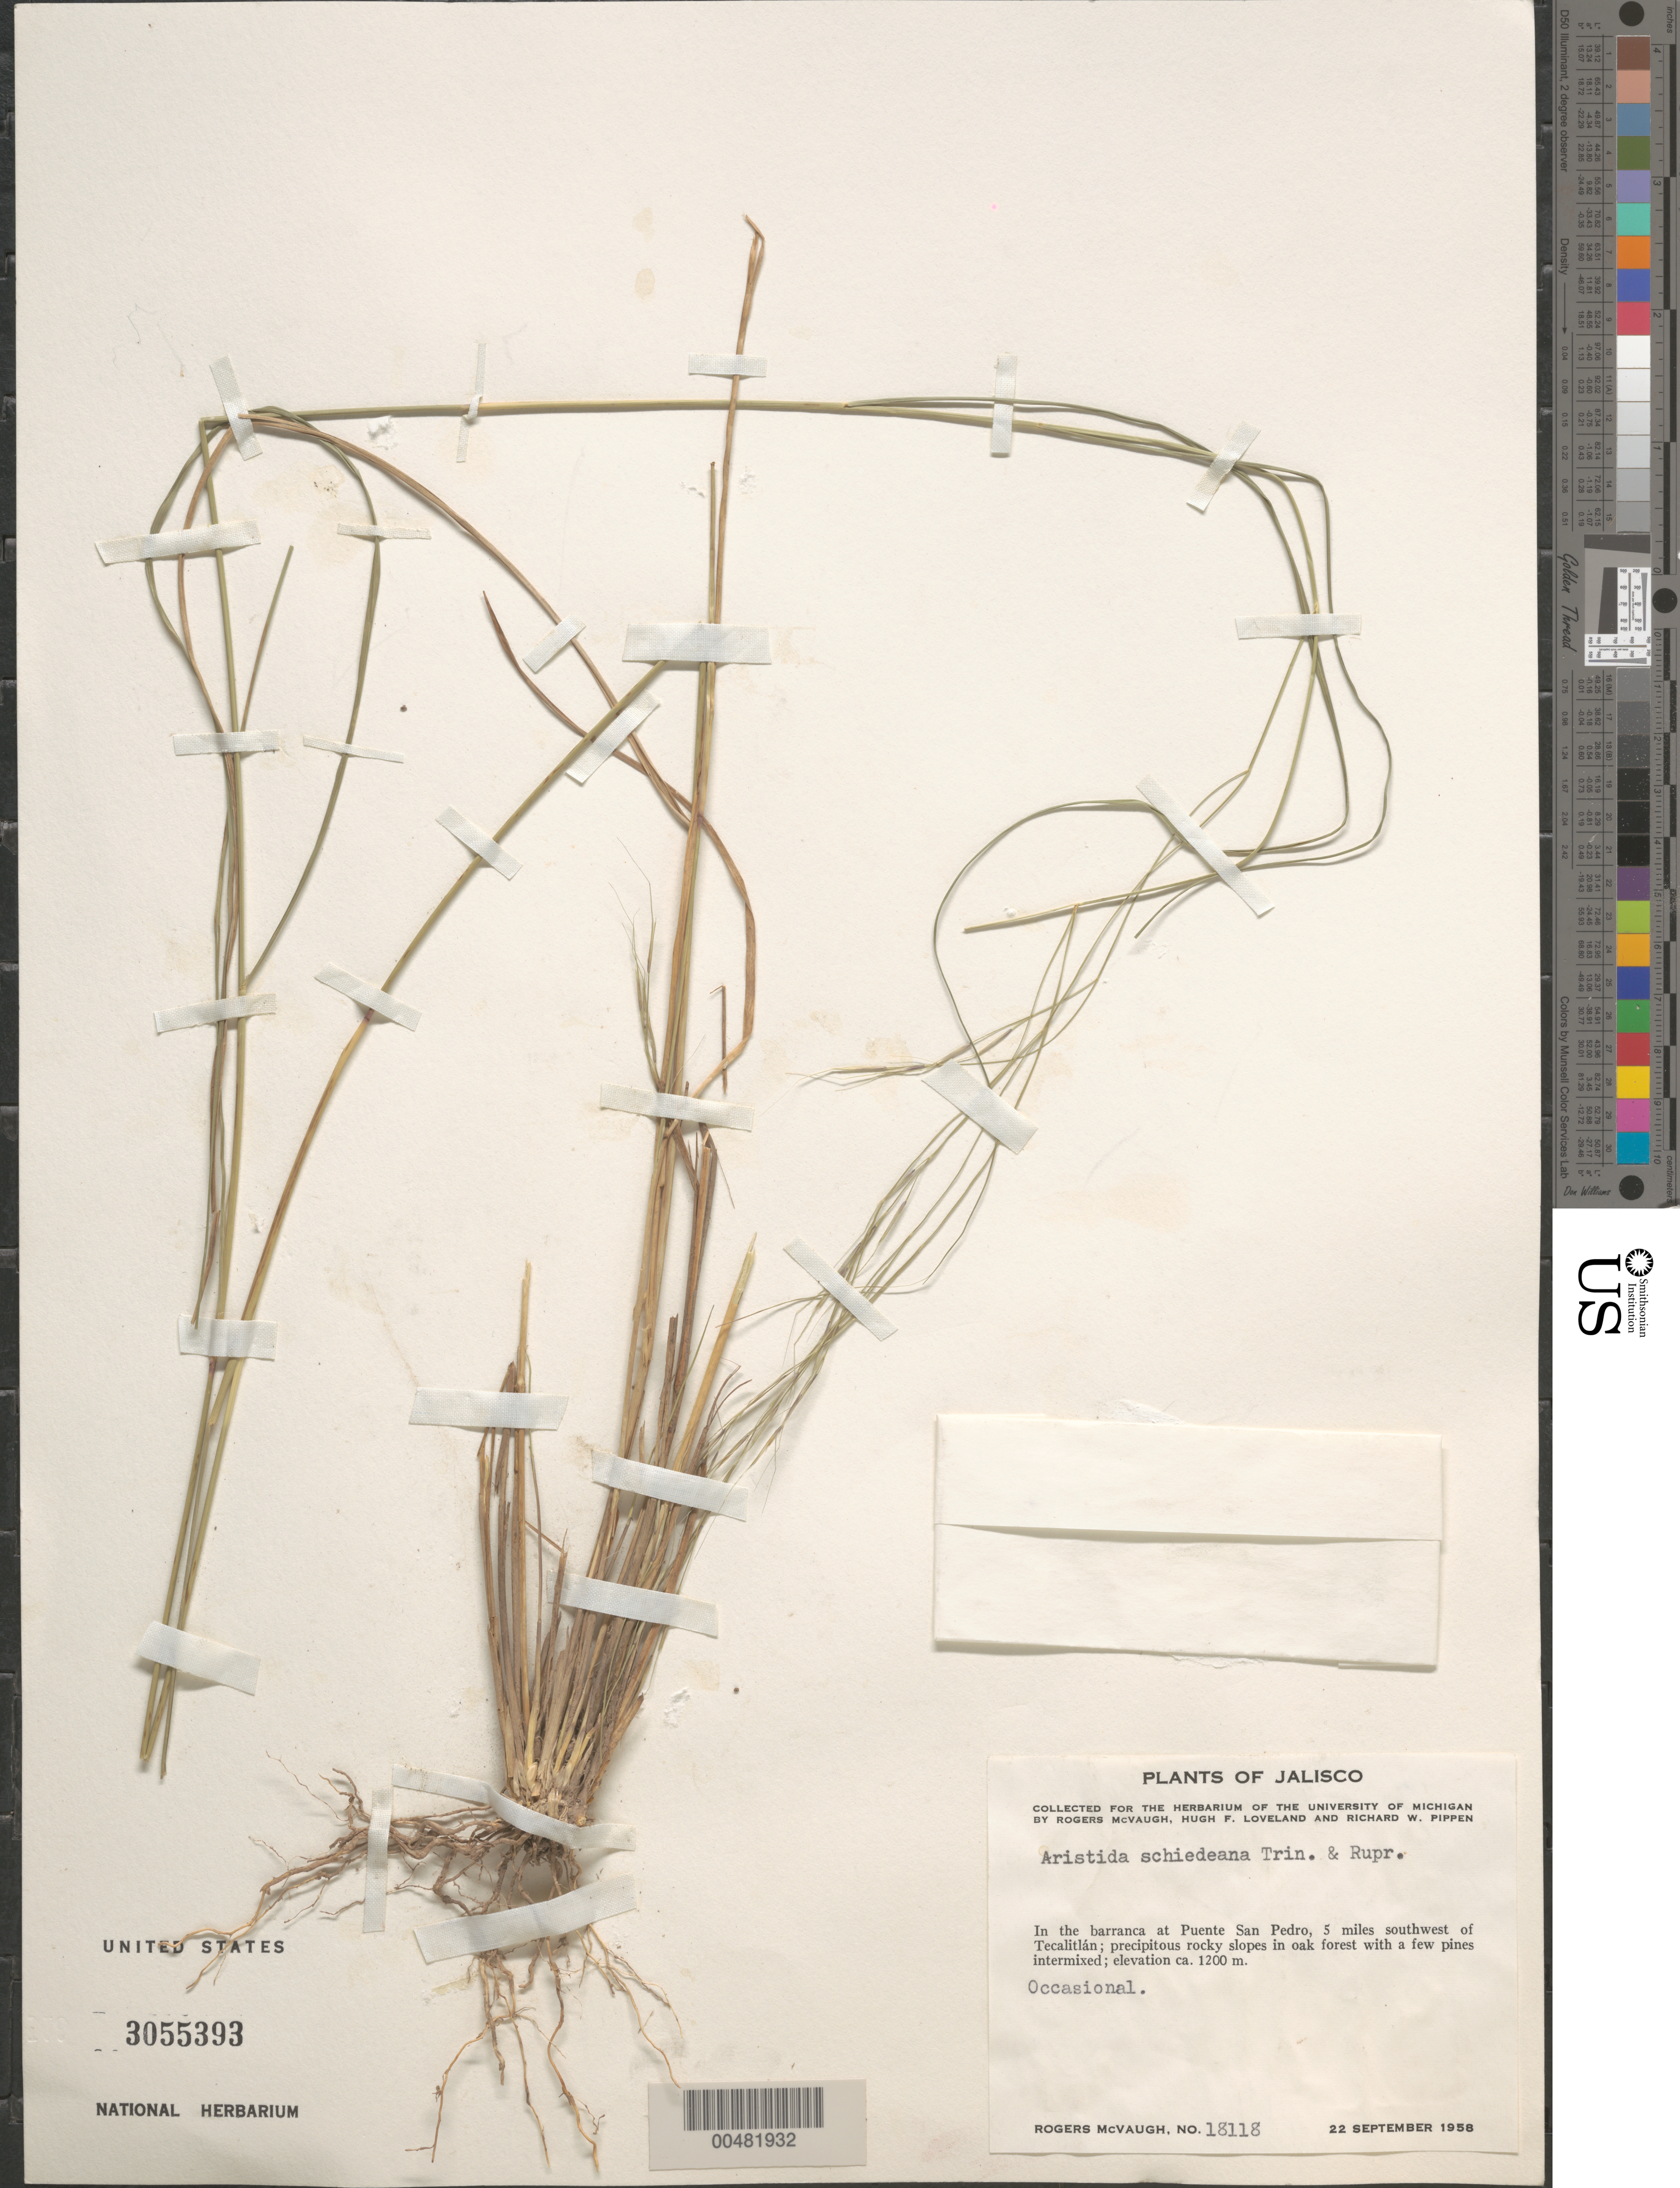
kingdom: Plantae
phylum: Tracheophyta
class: Liliopsida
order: Poales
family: Poaceae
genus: Aristida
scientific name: Aristida schiedeana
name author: Trin. & Rupr.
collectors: R. McVaugh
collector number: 18118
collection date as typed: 22 Sep 1958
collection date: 1958-09-22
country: Mexico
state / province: Jalisco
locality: In the barranca at Puente San Pedro, 5 mi SW of Tecalitlán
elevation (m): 1200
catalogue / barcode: US 3055393